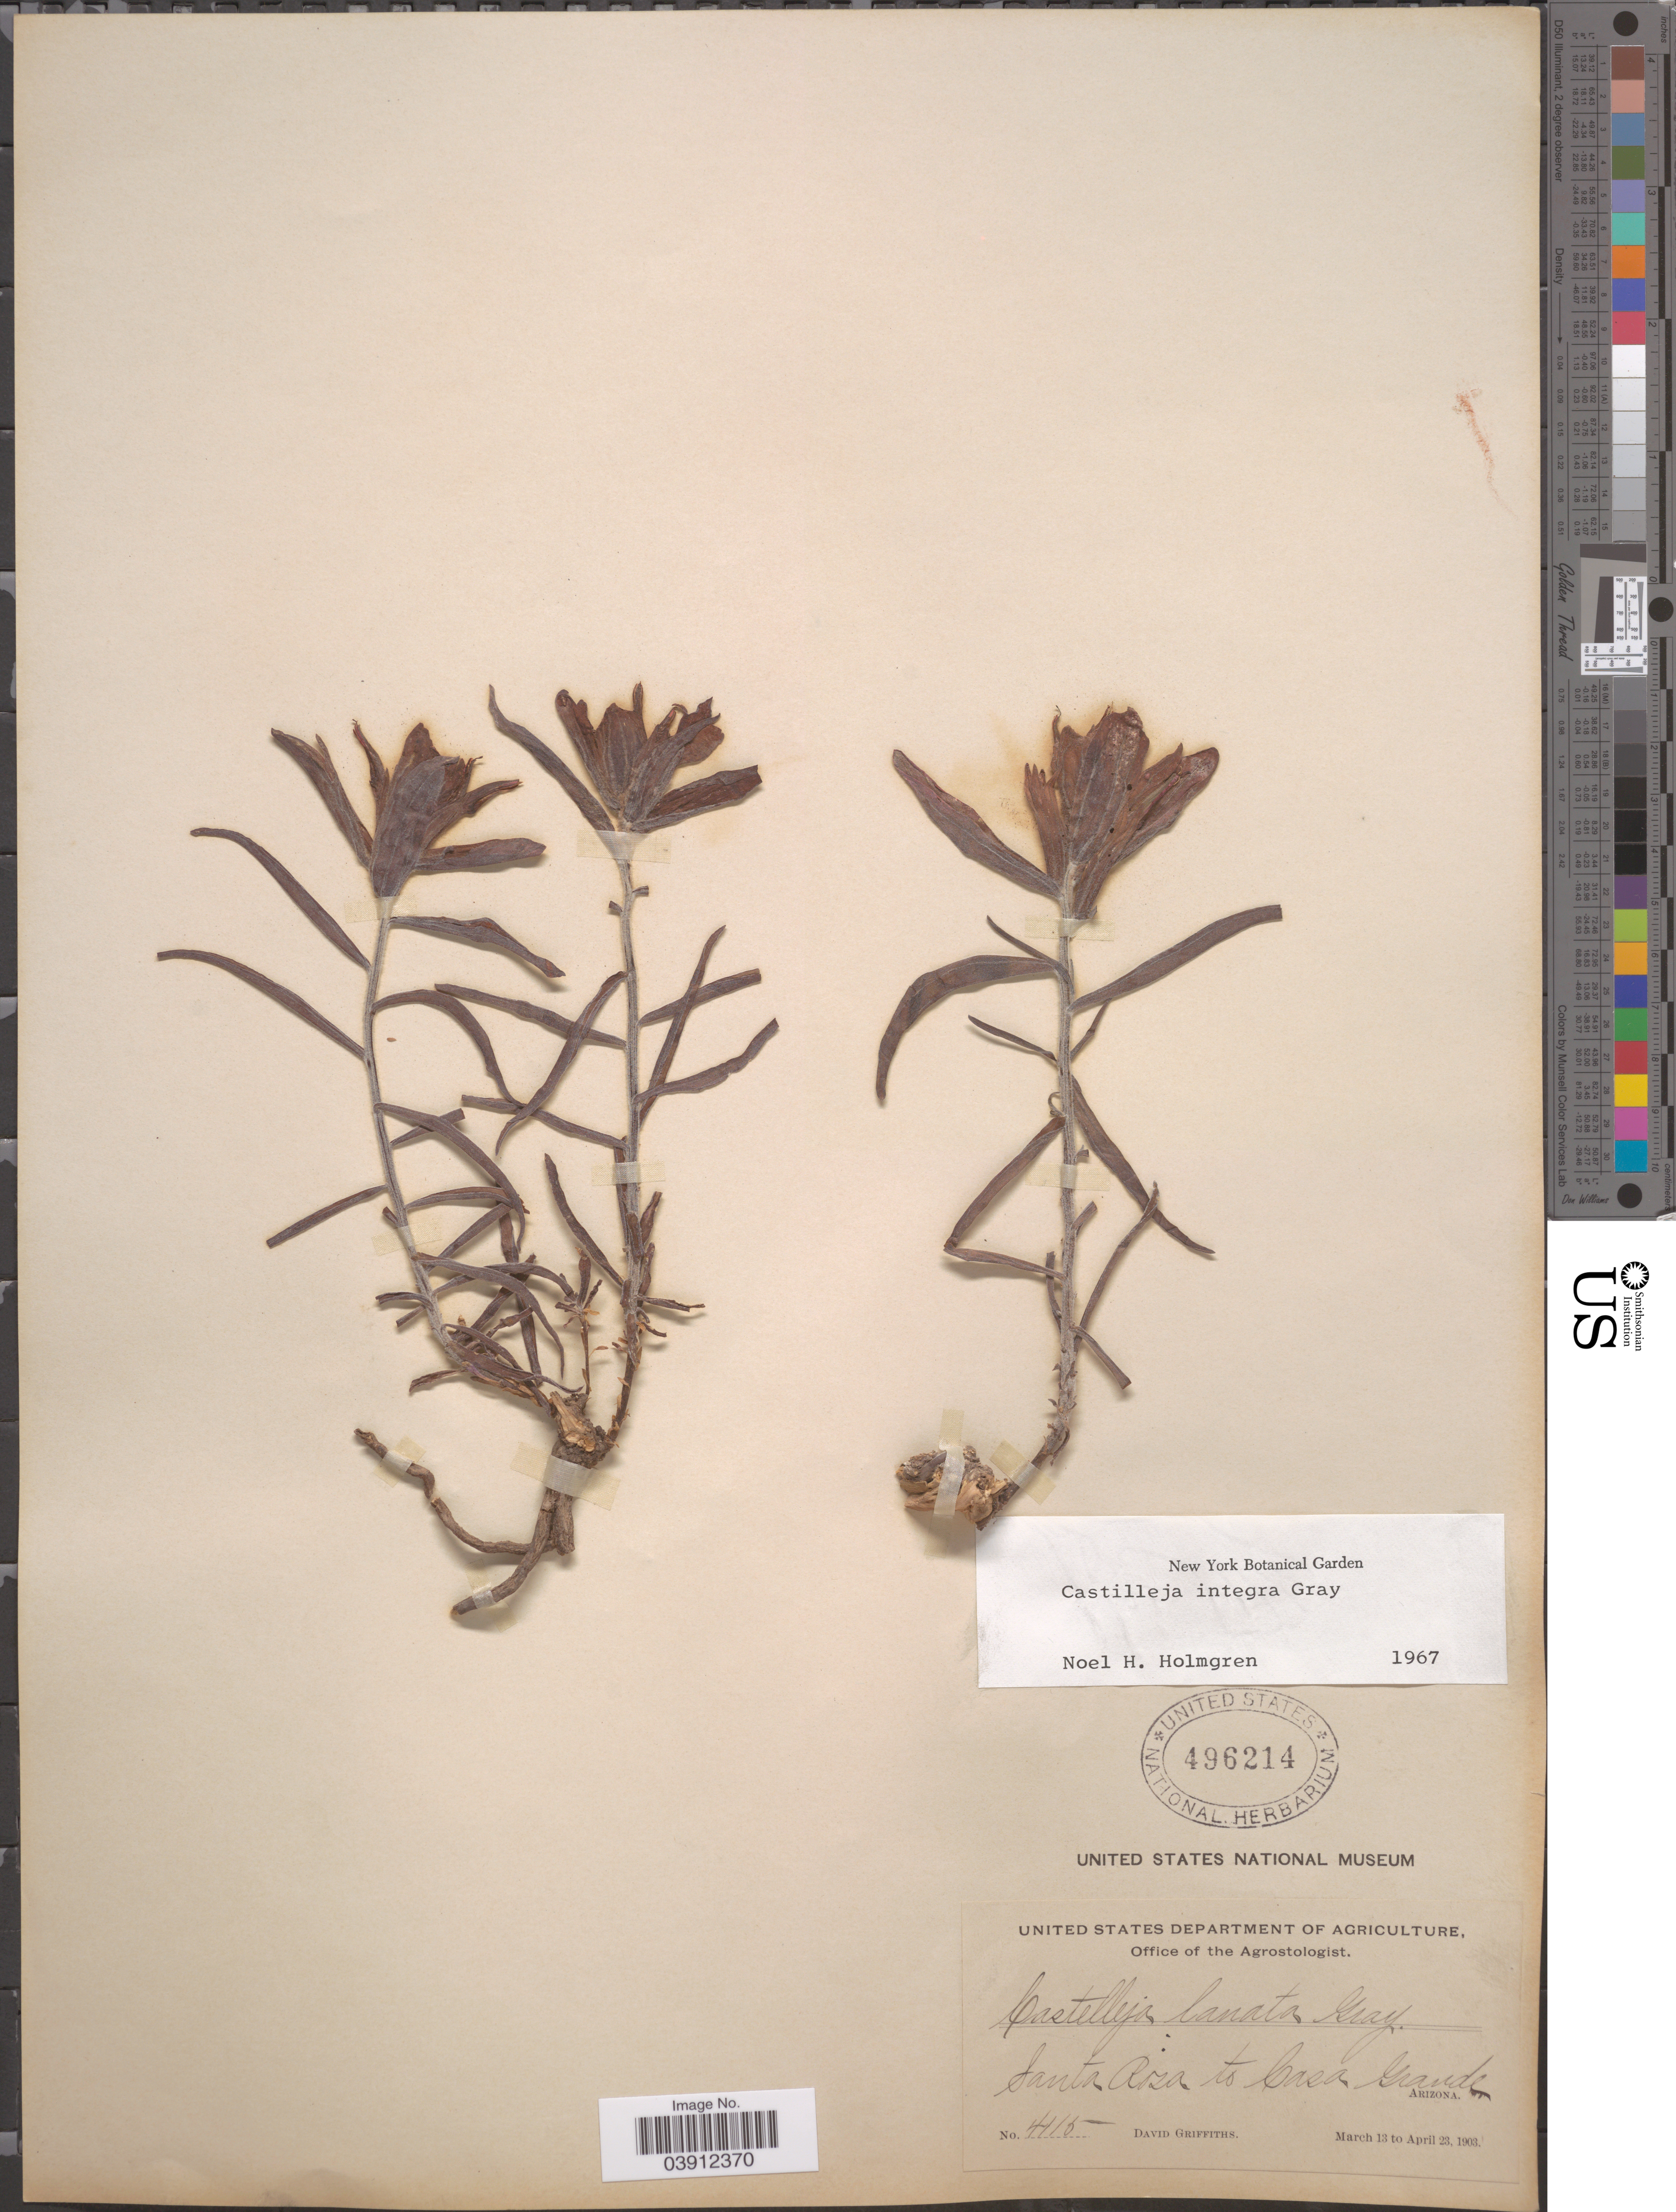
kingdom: Plantae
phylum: Tracheophyta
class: Magnoliopsida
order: Lamiales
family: Orobanchaceae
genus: Castilleja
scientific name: Castilleja integra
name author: A. Gray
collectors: D. Griffiths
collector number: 4115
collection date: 1903-03-13/1903-04-23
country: United States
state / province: Arizona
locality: Santa Rosa to Casa Grande.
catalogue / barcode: US 496214